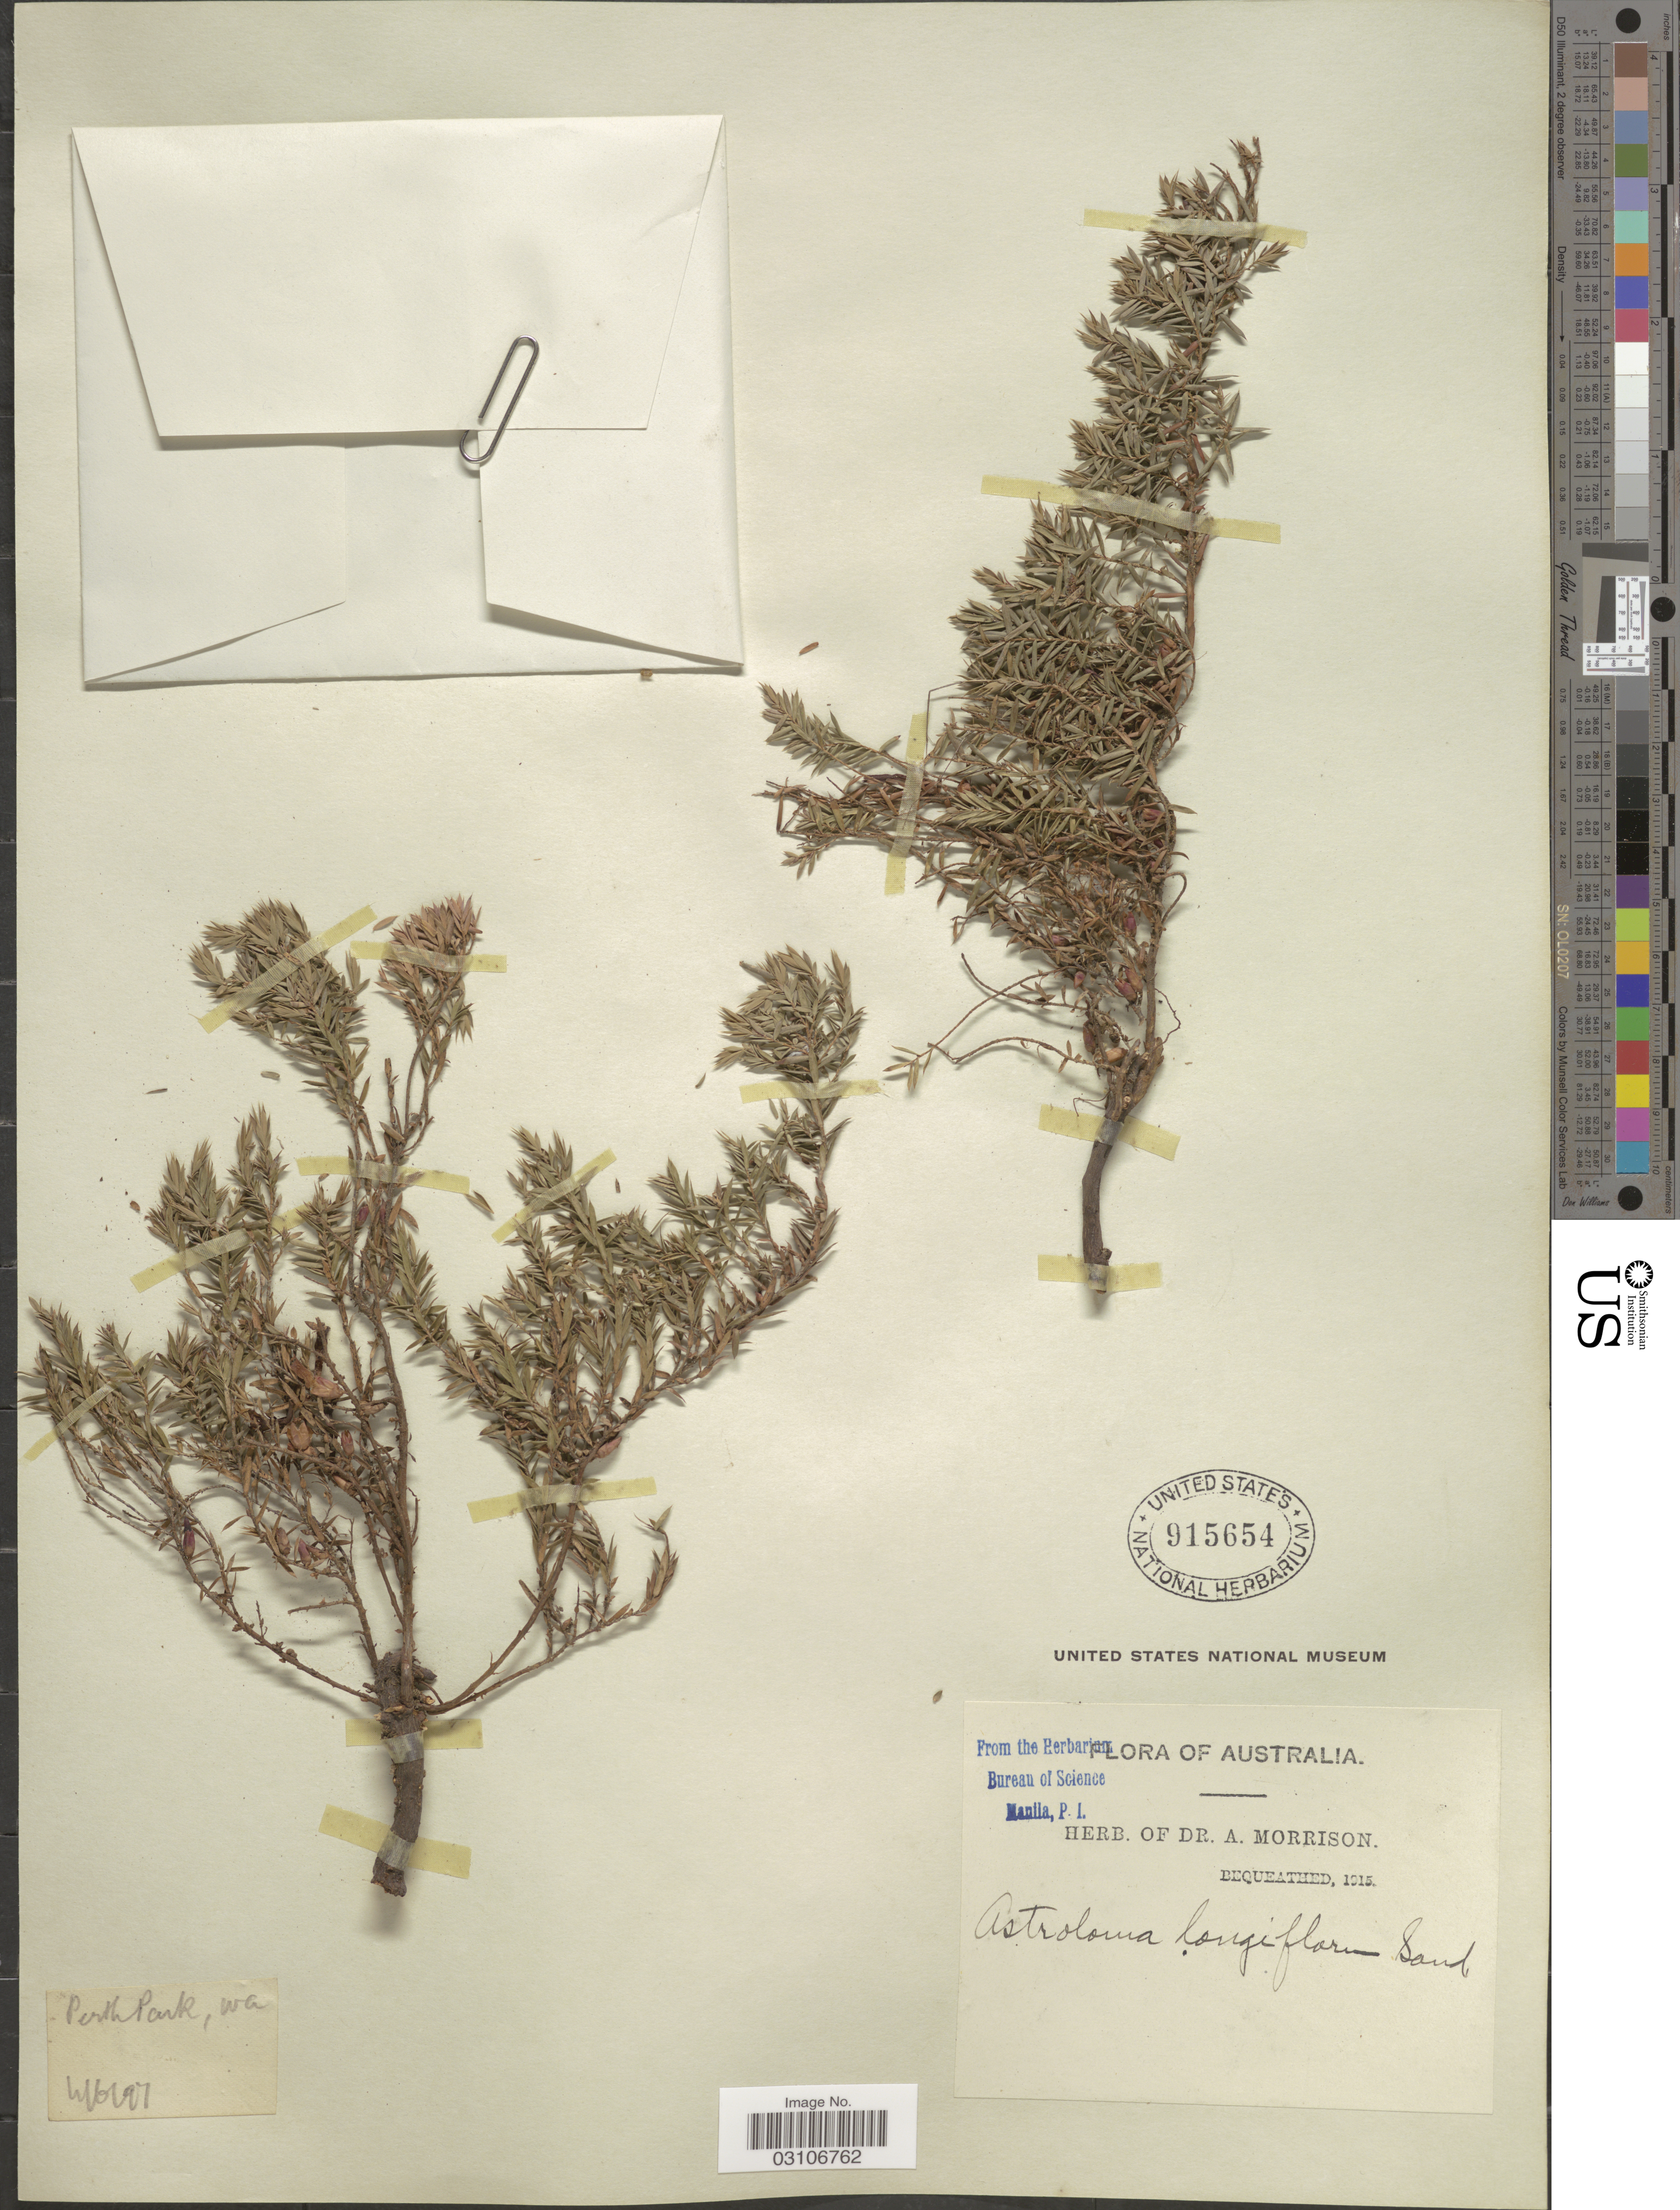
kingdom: Plantae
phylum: Tracheophyta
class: Magnoliopsida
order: Ericales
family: Ericaceae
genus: Astroloma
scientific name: Astroloma longiflorum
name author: Sond.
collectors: ex herb. Dr. A. Morrison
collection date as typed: Transcribed d/m/y: 4/6/97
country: Australia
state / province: Western Australia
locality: Perth Park.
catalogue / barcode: US 915654